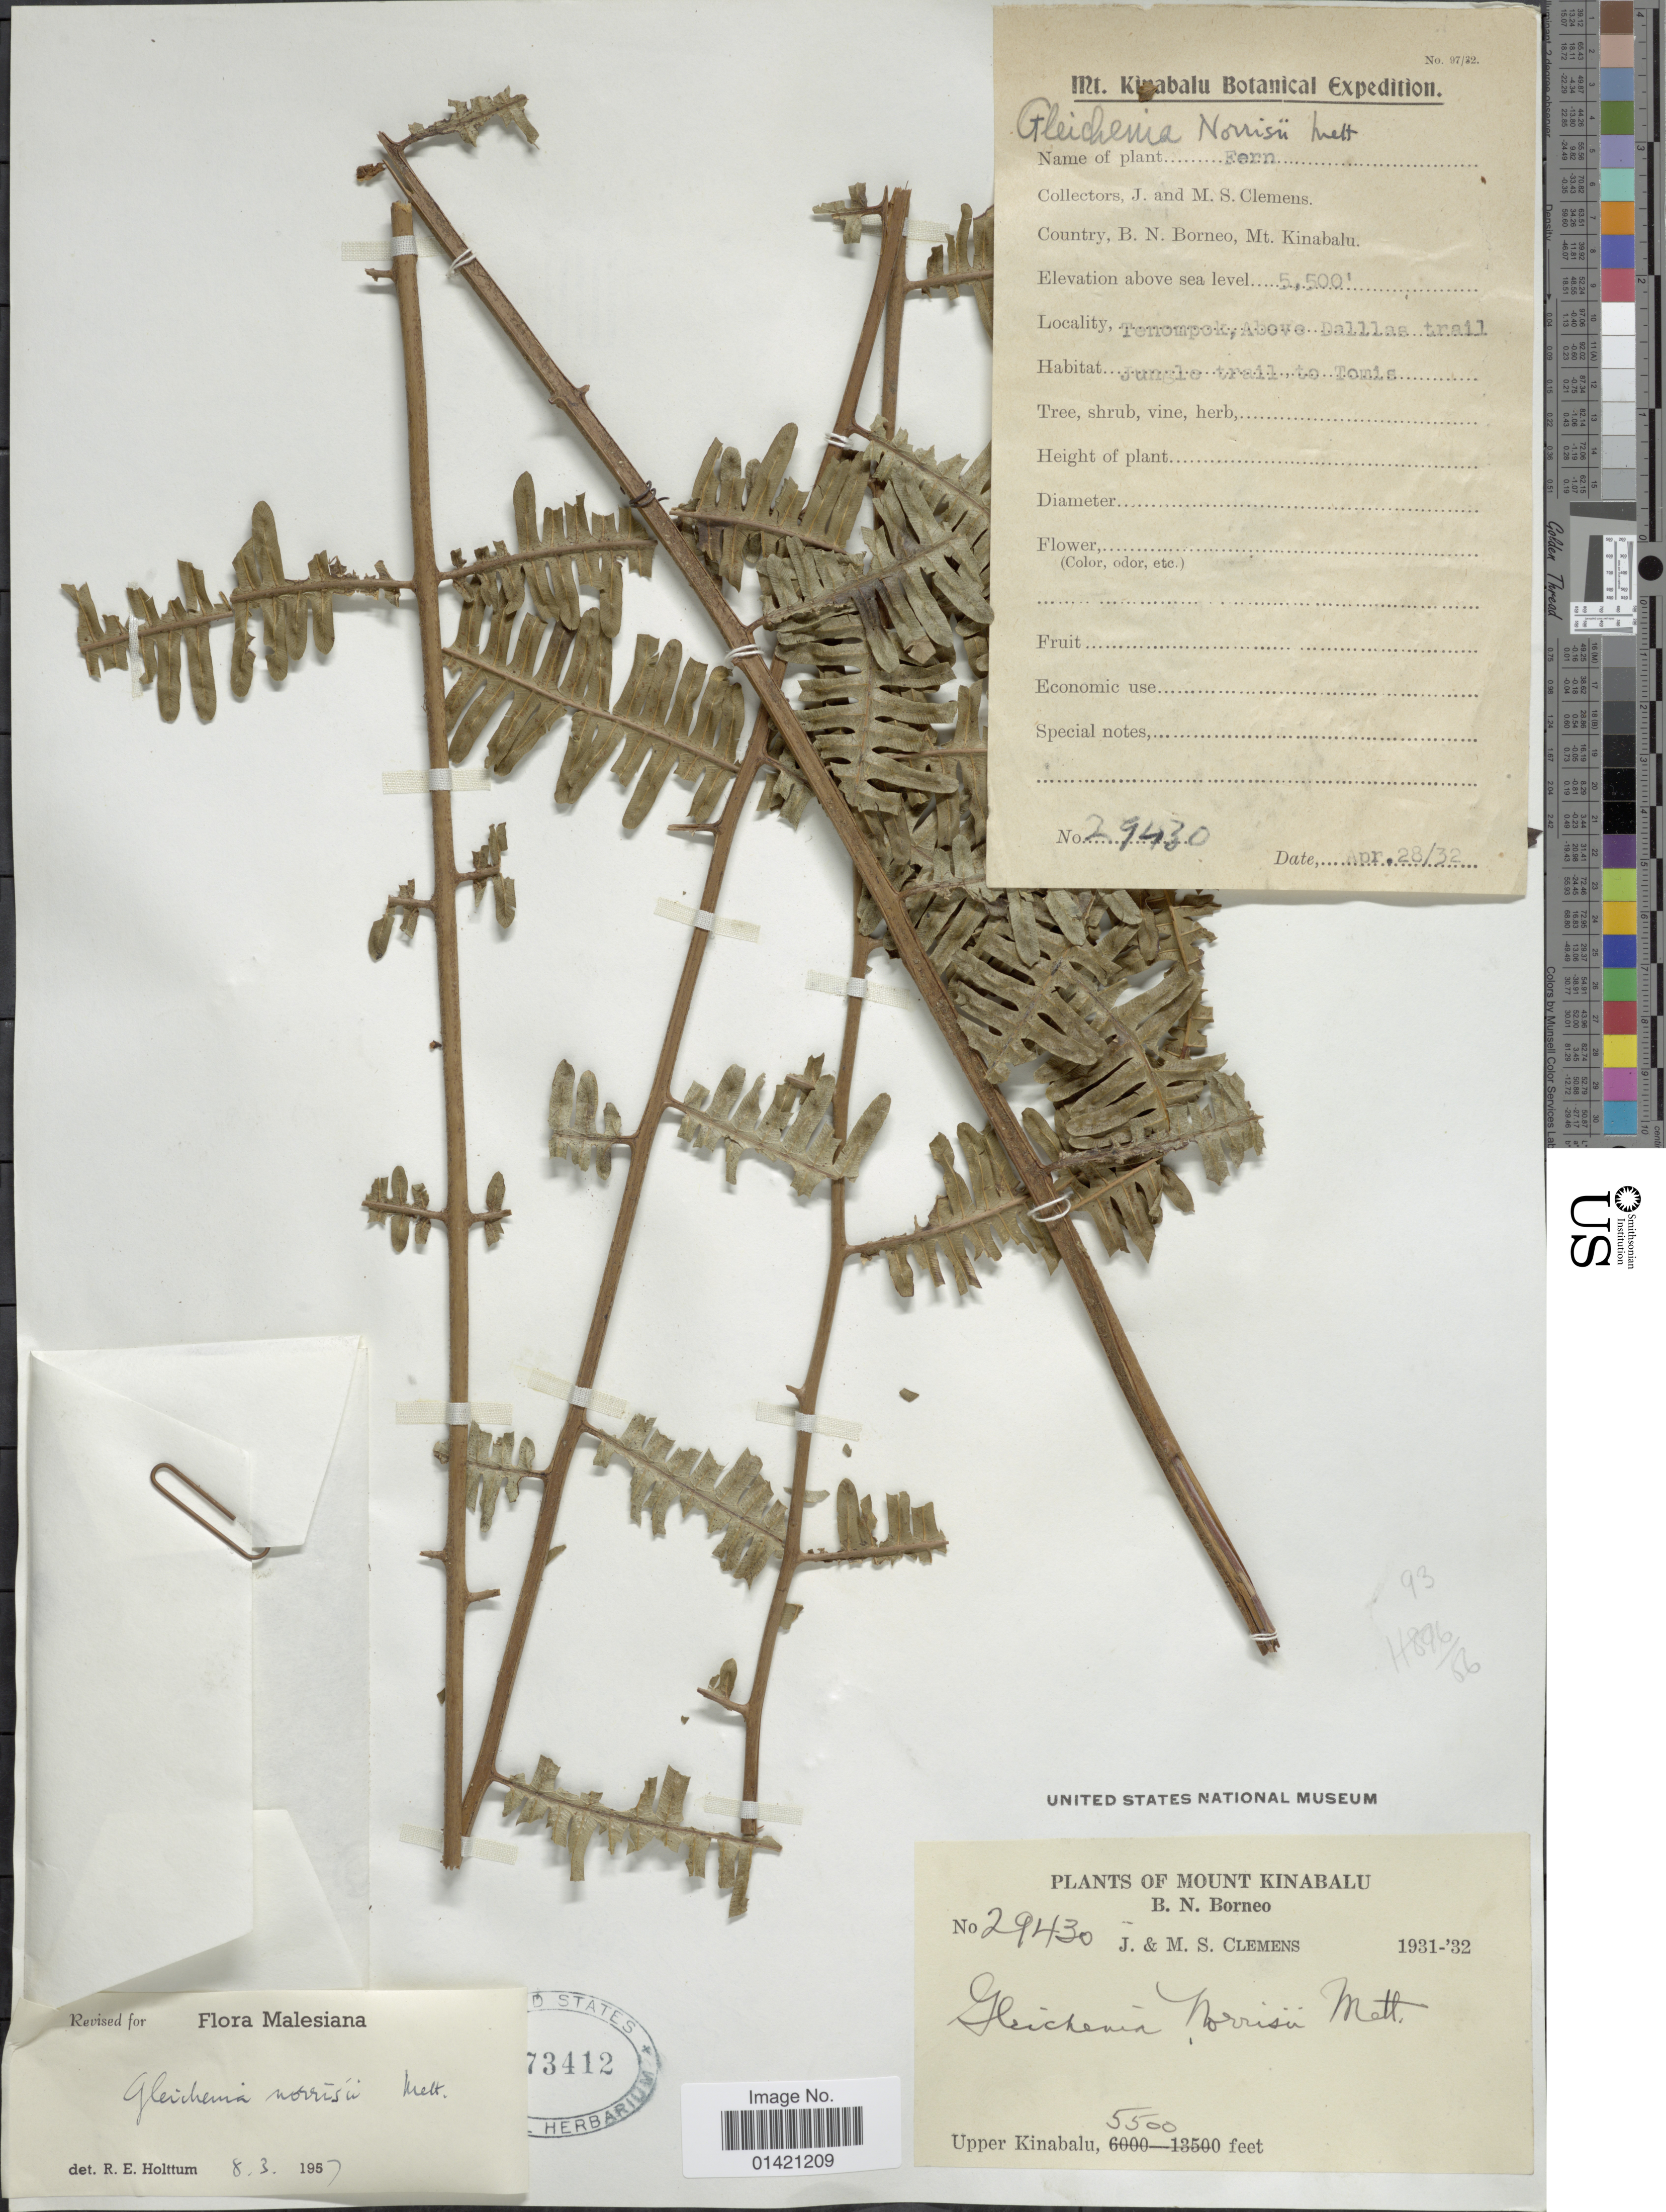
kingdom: Plantae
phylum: Tracheophyta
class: Polypodiopsida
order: Gleicheniales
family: Gleicheniaceae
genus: Diplopterygium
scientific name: Diplopterygium norrisii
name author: (Mett. ex Kuhn) Nakai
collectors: J. Clemens & M. S. Clemens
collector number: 29430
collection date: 1931/1932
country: Malaysia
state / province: Sabah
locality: Mount Kinabalu. B. N. Borneo. Upper Kinabalu.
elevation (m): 1676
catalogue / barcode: US 73412